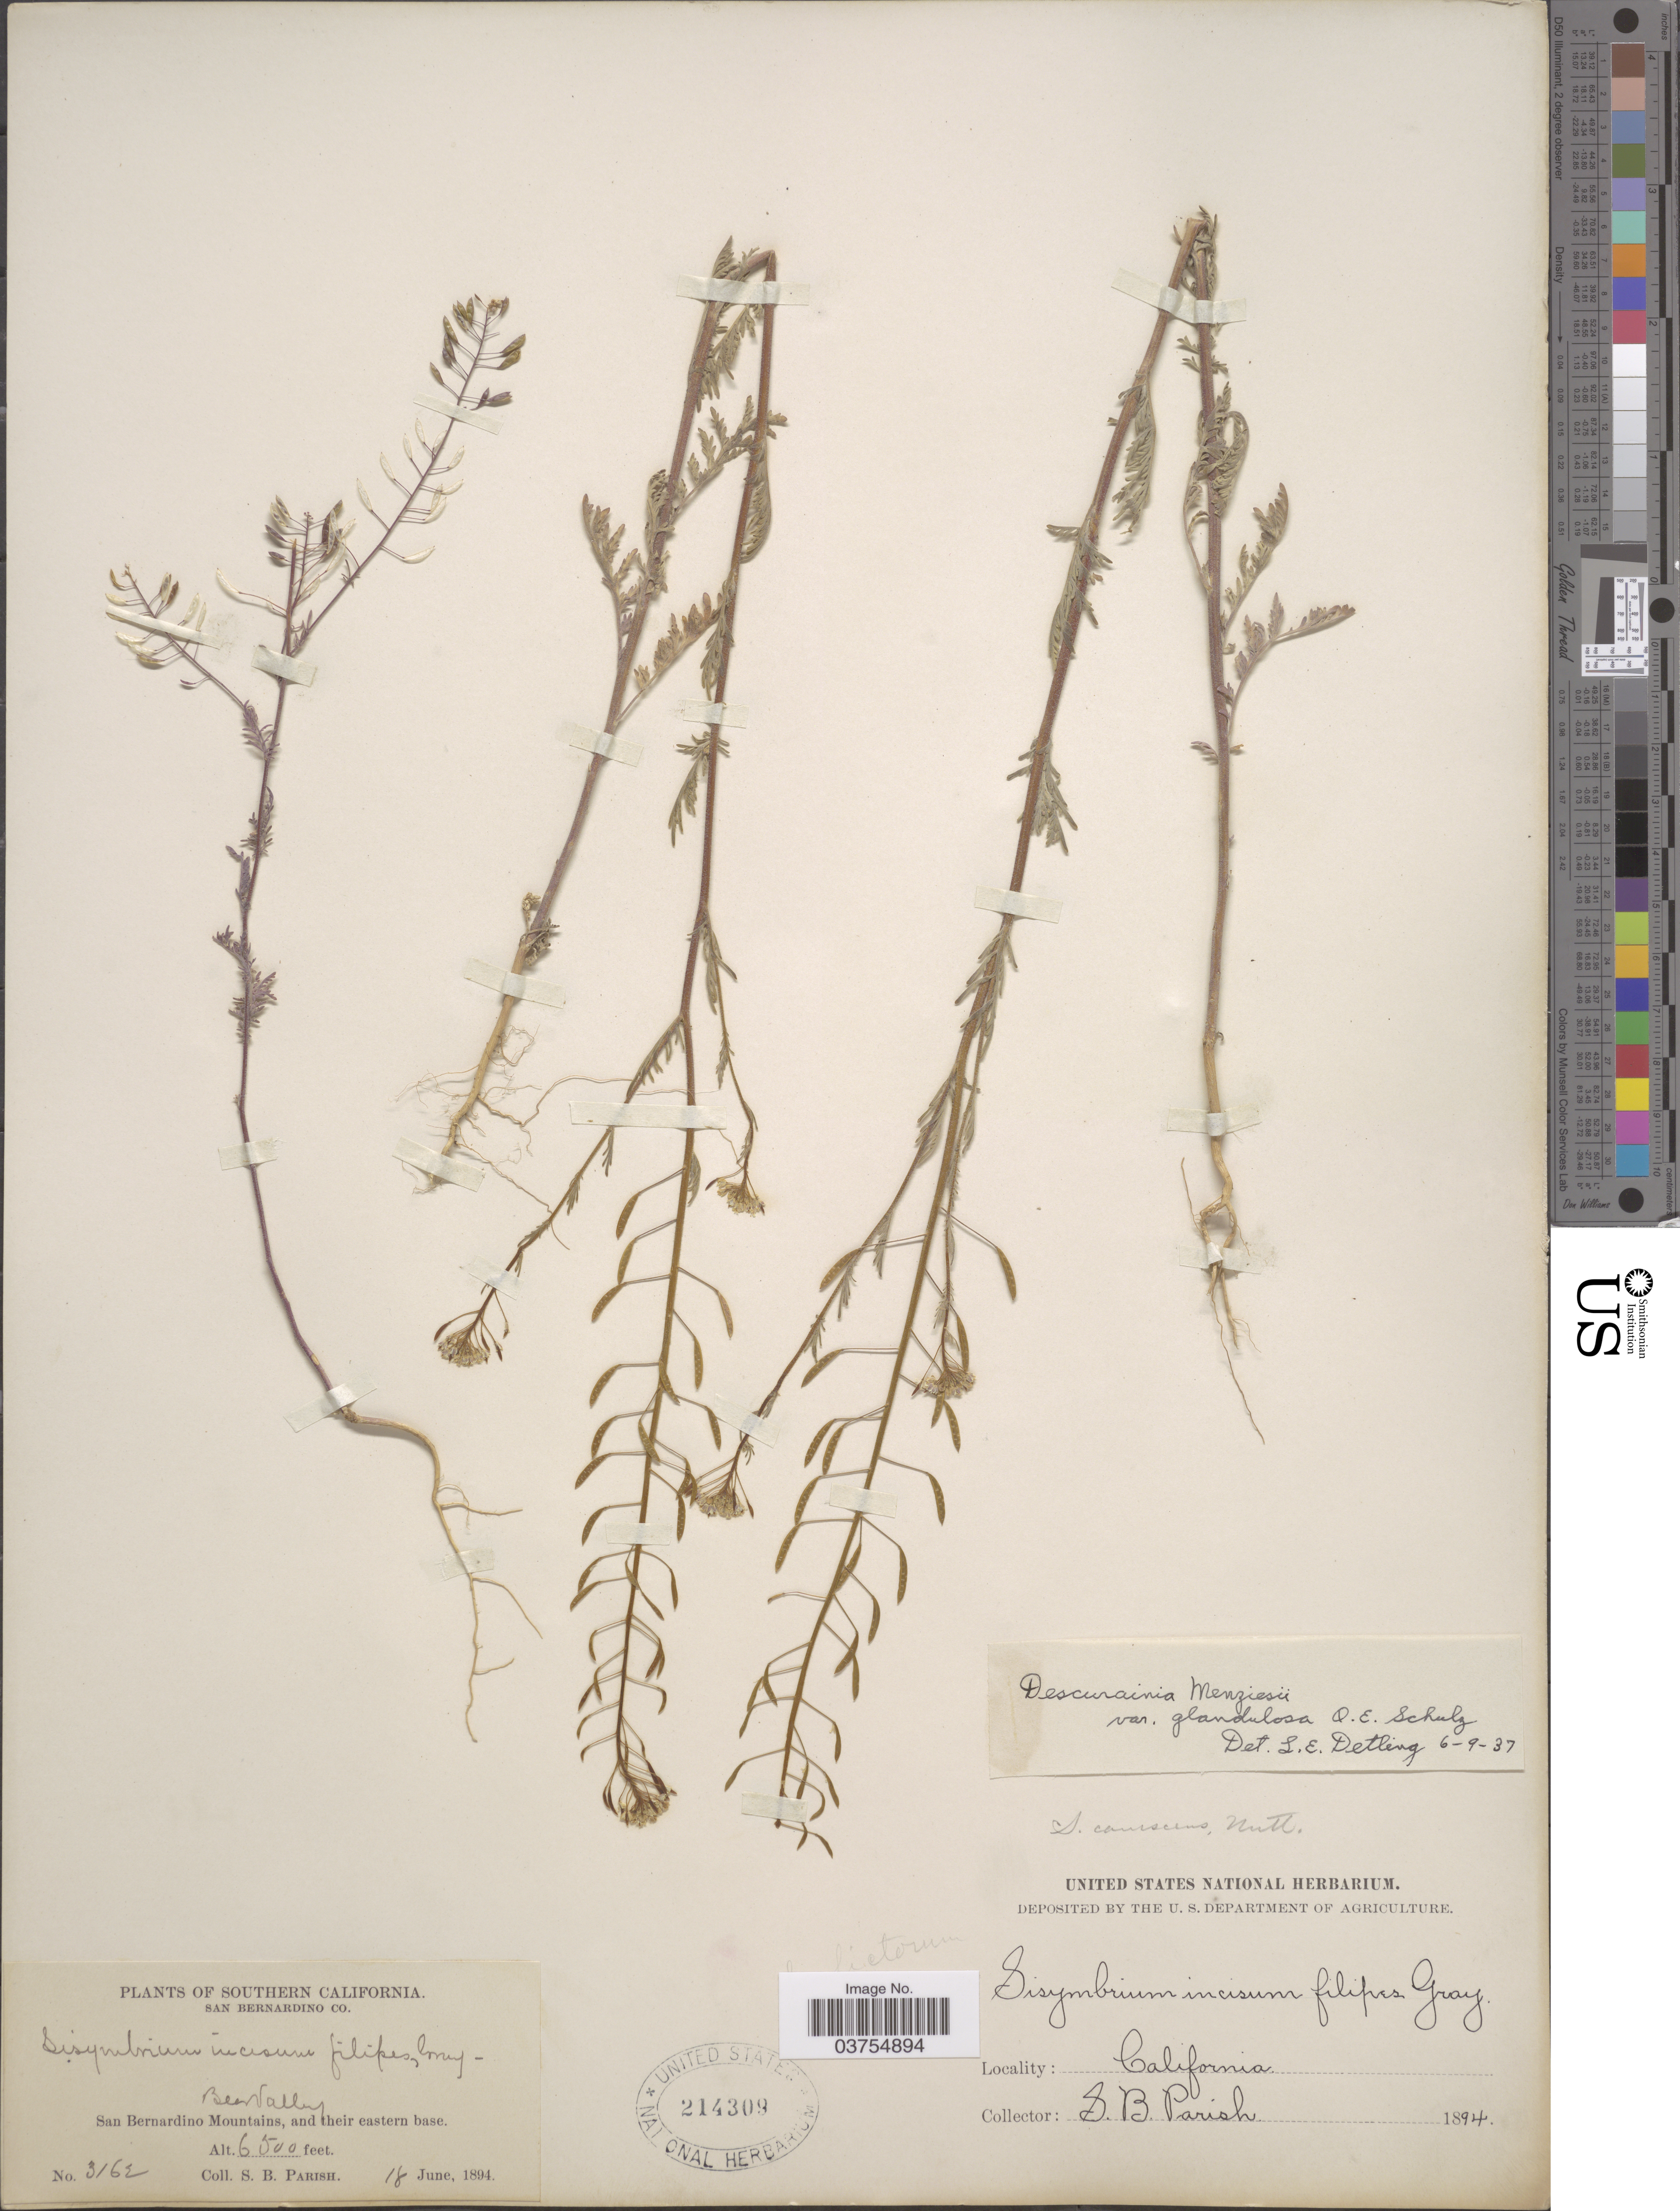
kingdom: Plantae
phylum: Tracheophyta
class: Magnoliopsida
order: Brassicales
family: Brassicaceae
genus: Descurainia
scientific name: Descurainia pinnata subsp. menziesii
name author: (DC.) Detling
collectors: S. B. Parish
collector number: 3162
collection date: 1894-06-18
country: United States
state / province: California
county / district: San Bernardino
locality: Southern California. San Bernardino Co. Beer Valley. San Bernardino Mountains, and their eastern base.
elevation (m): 1981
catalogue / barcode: US 214309